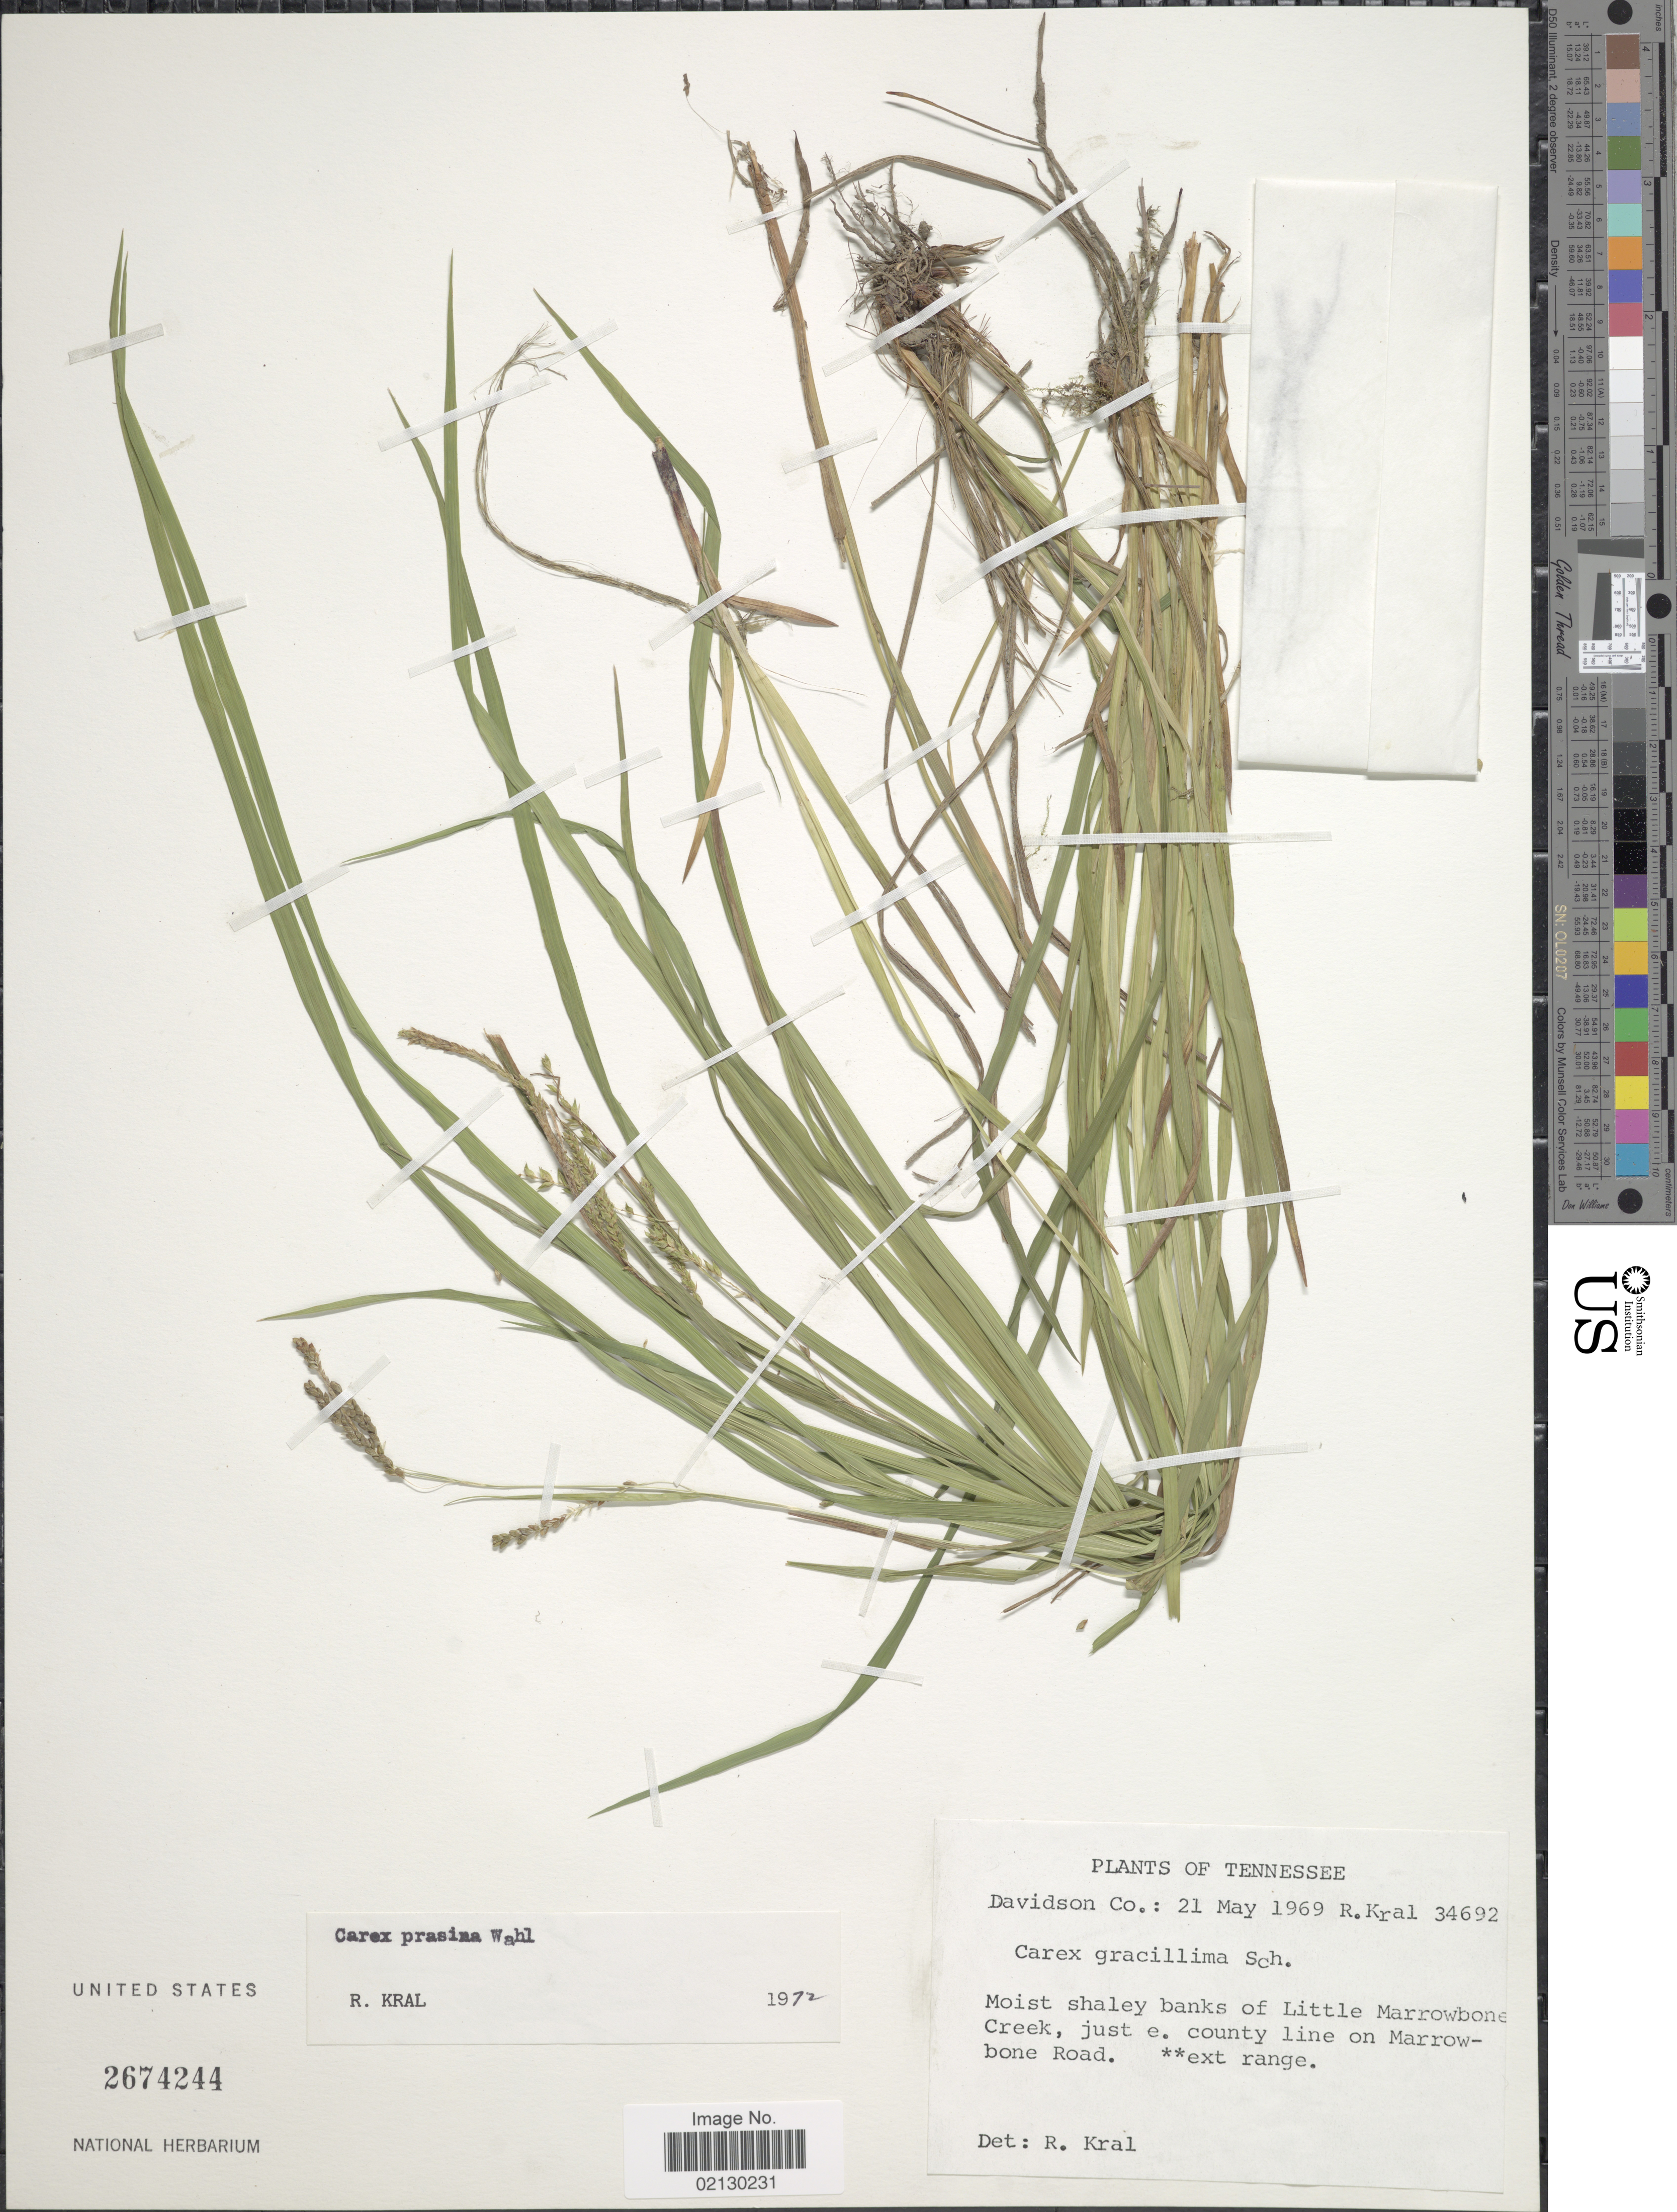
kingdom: Plantae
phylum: Tracheophyta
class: Liliopsida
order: Poales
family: Cyperaceae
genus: Carex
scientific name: Carex prasina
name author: Wahlenb.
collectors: R. Kral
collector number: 34692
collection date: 1969-05-21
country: United States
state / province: Tennessee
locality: Davidson Co. Banks of Little Marrowbone creek, just e. county line on Marrowbone Road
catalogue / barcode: US 2674244